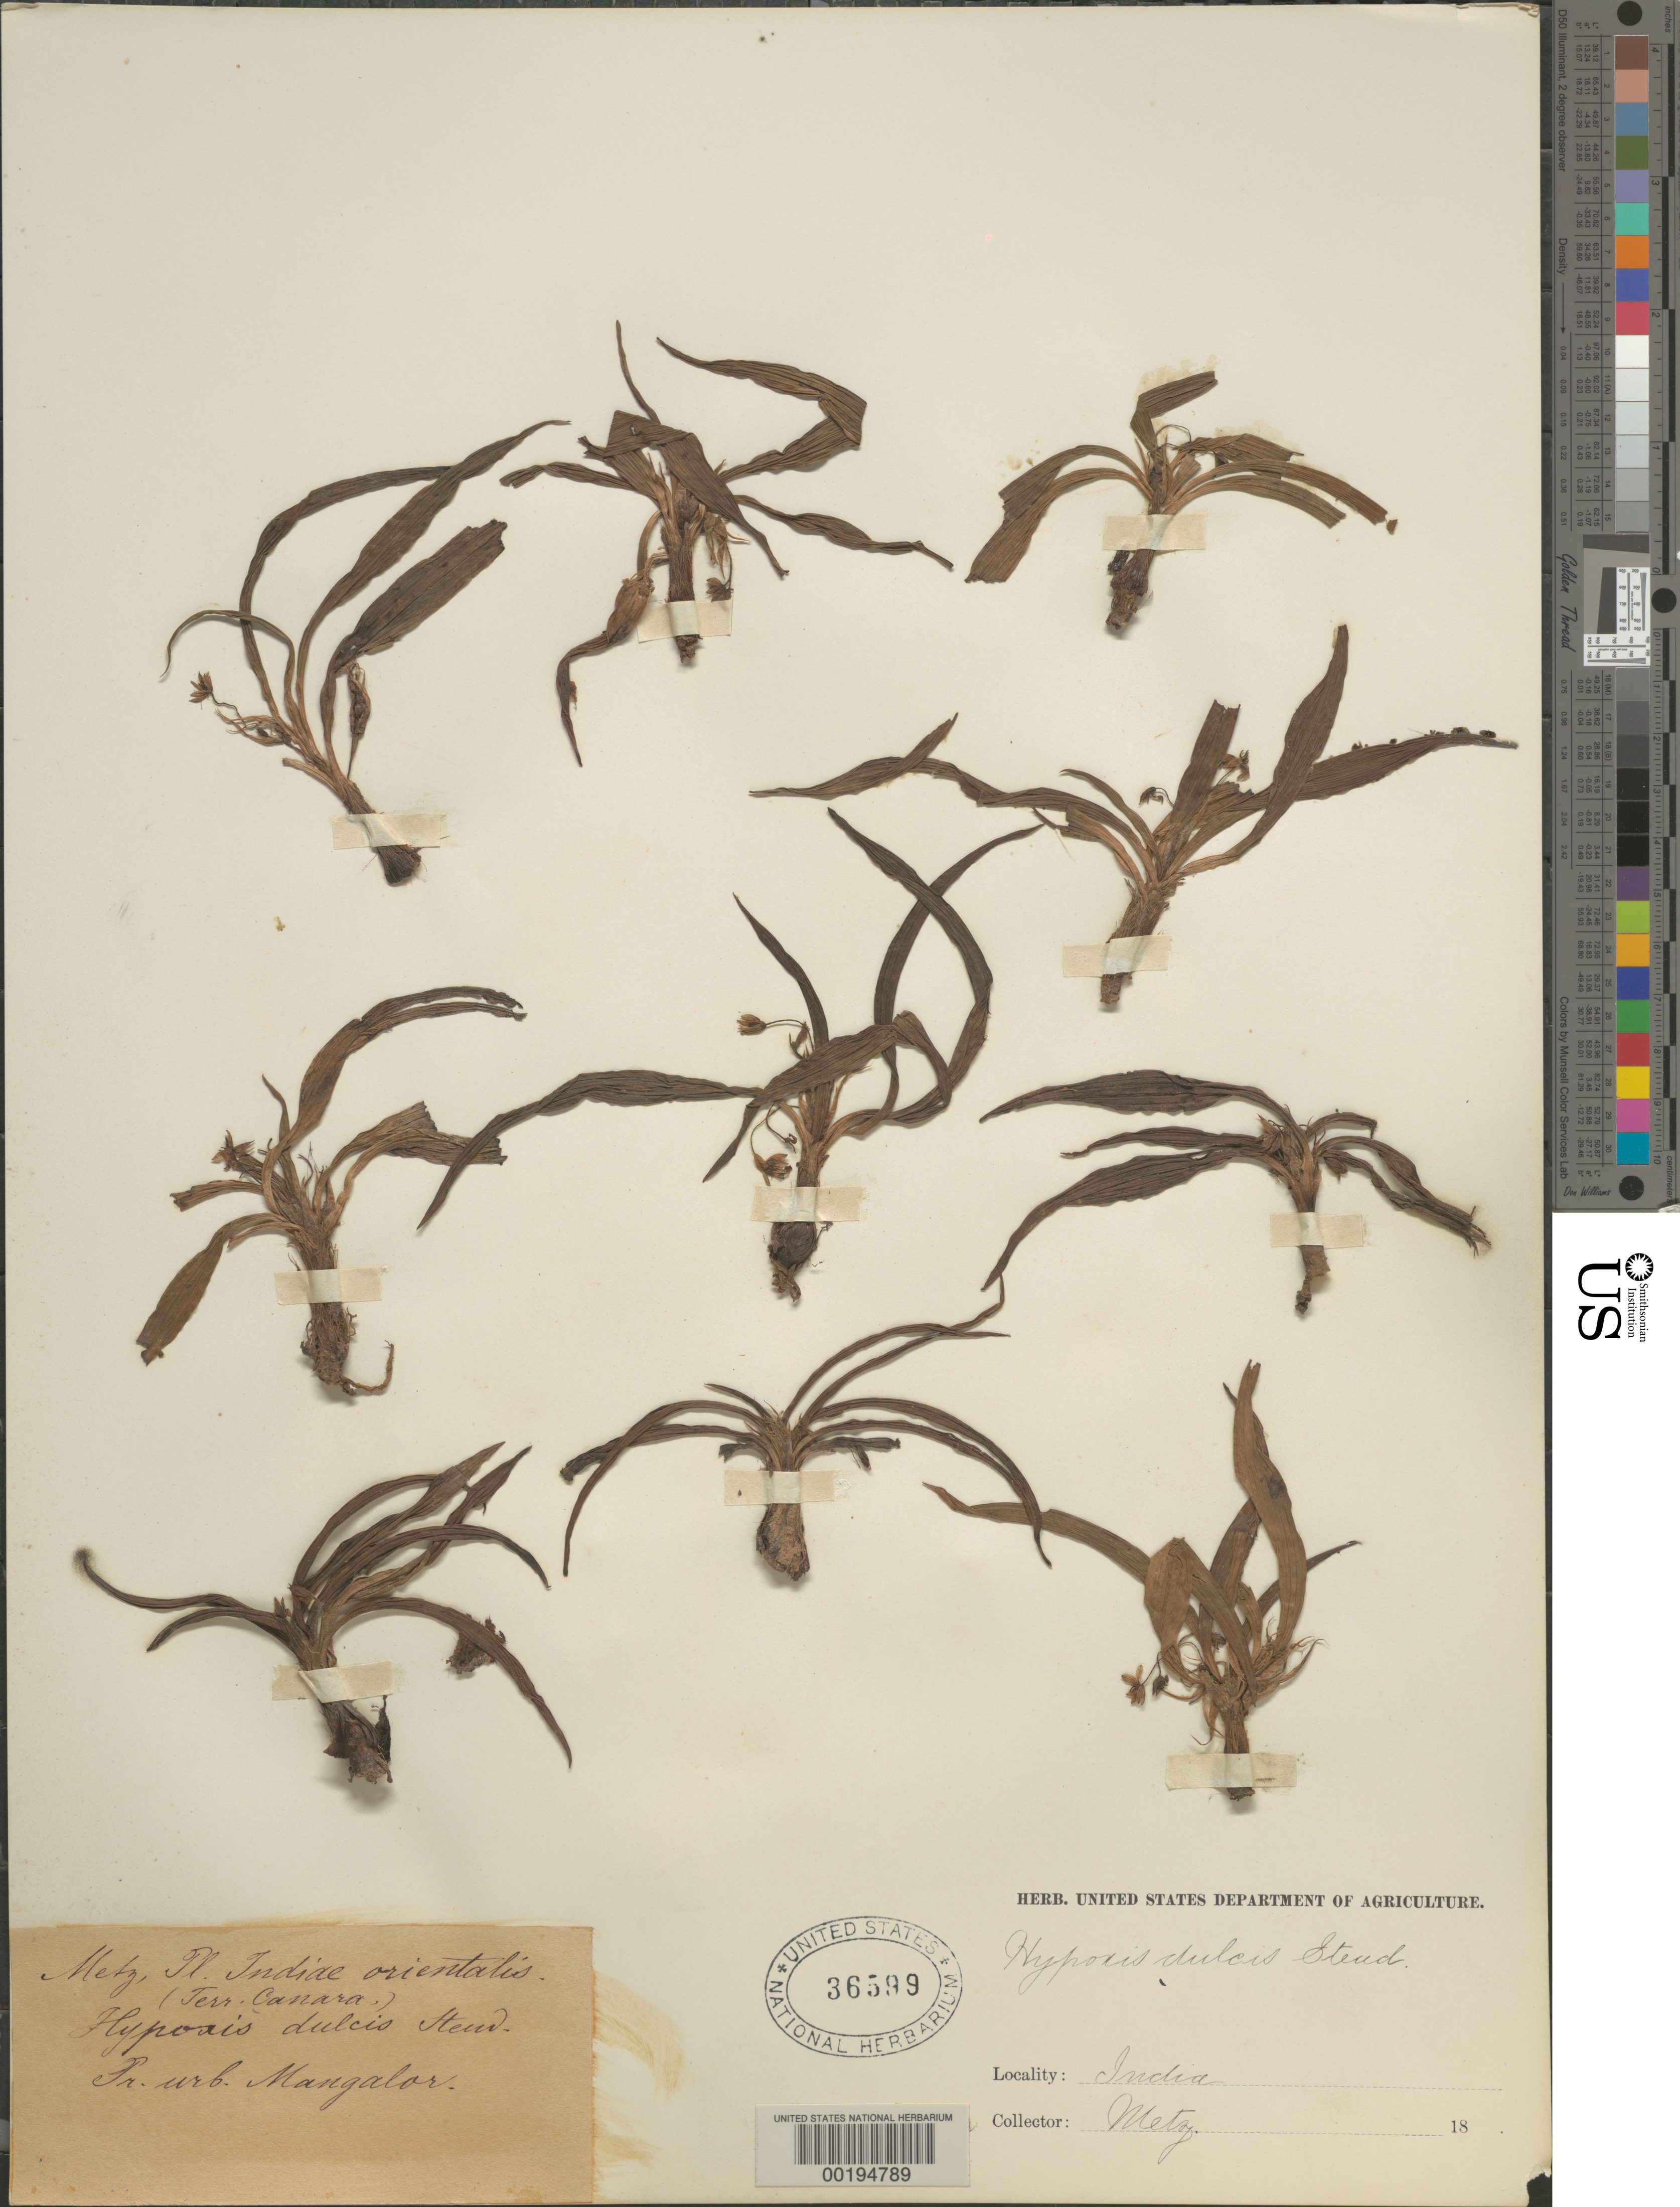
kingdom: Plantae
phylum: Tracheophyta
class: Liliopsida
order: Asparagales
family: Hypoxidaceae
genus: Curculigo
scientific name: Curculigo orchioides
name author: Gaertn.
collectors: -. Metz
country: India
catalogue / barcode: US 36599